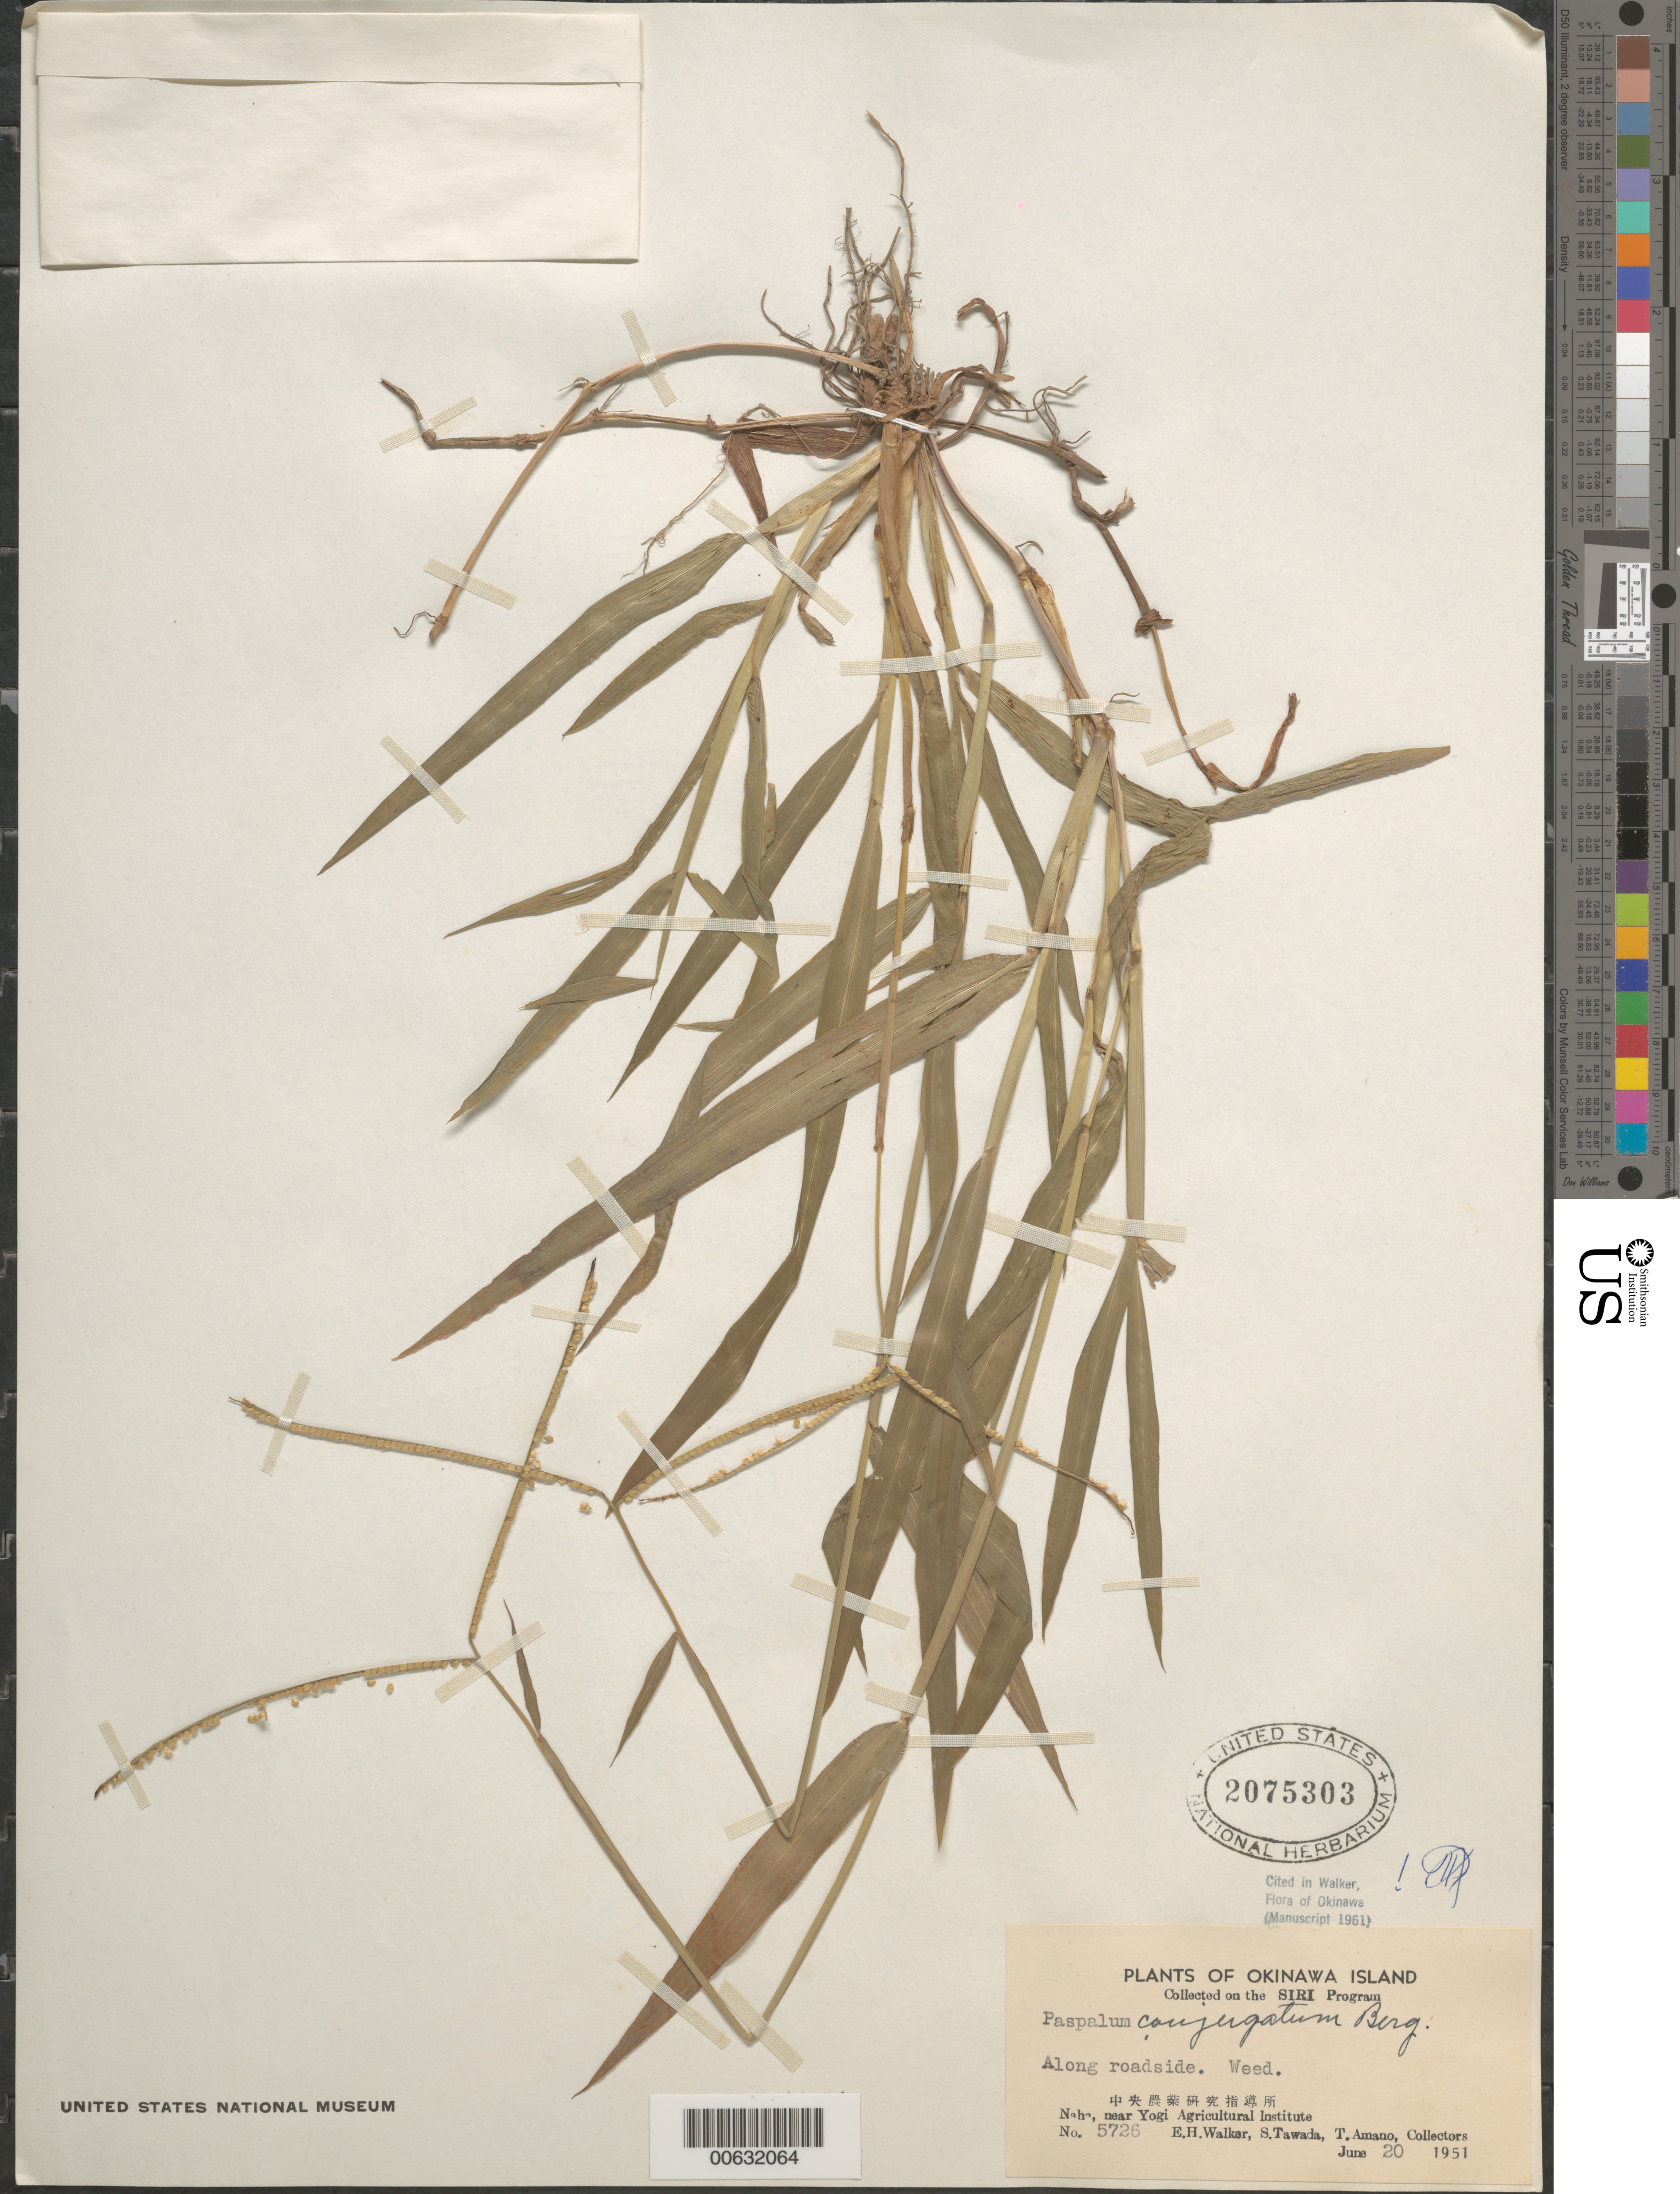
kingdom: Plantae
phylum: Tracheophyta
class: Liliopsida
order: Poales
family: Poaceae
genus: Paspalum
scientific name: Paspalum conjugatum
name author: P.J. Bergius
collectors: E. H. Walker, S. Tawada & T. Amano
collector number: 5726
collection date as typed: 20 Jun 1951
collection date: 1951-06-20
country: Japan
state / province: Okinawa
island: Okinawa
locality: Naha, near Yogi Agricultural Institute.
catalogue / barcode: US 2075303